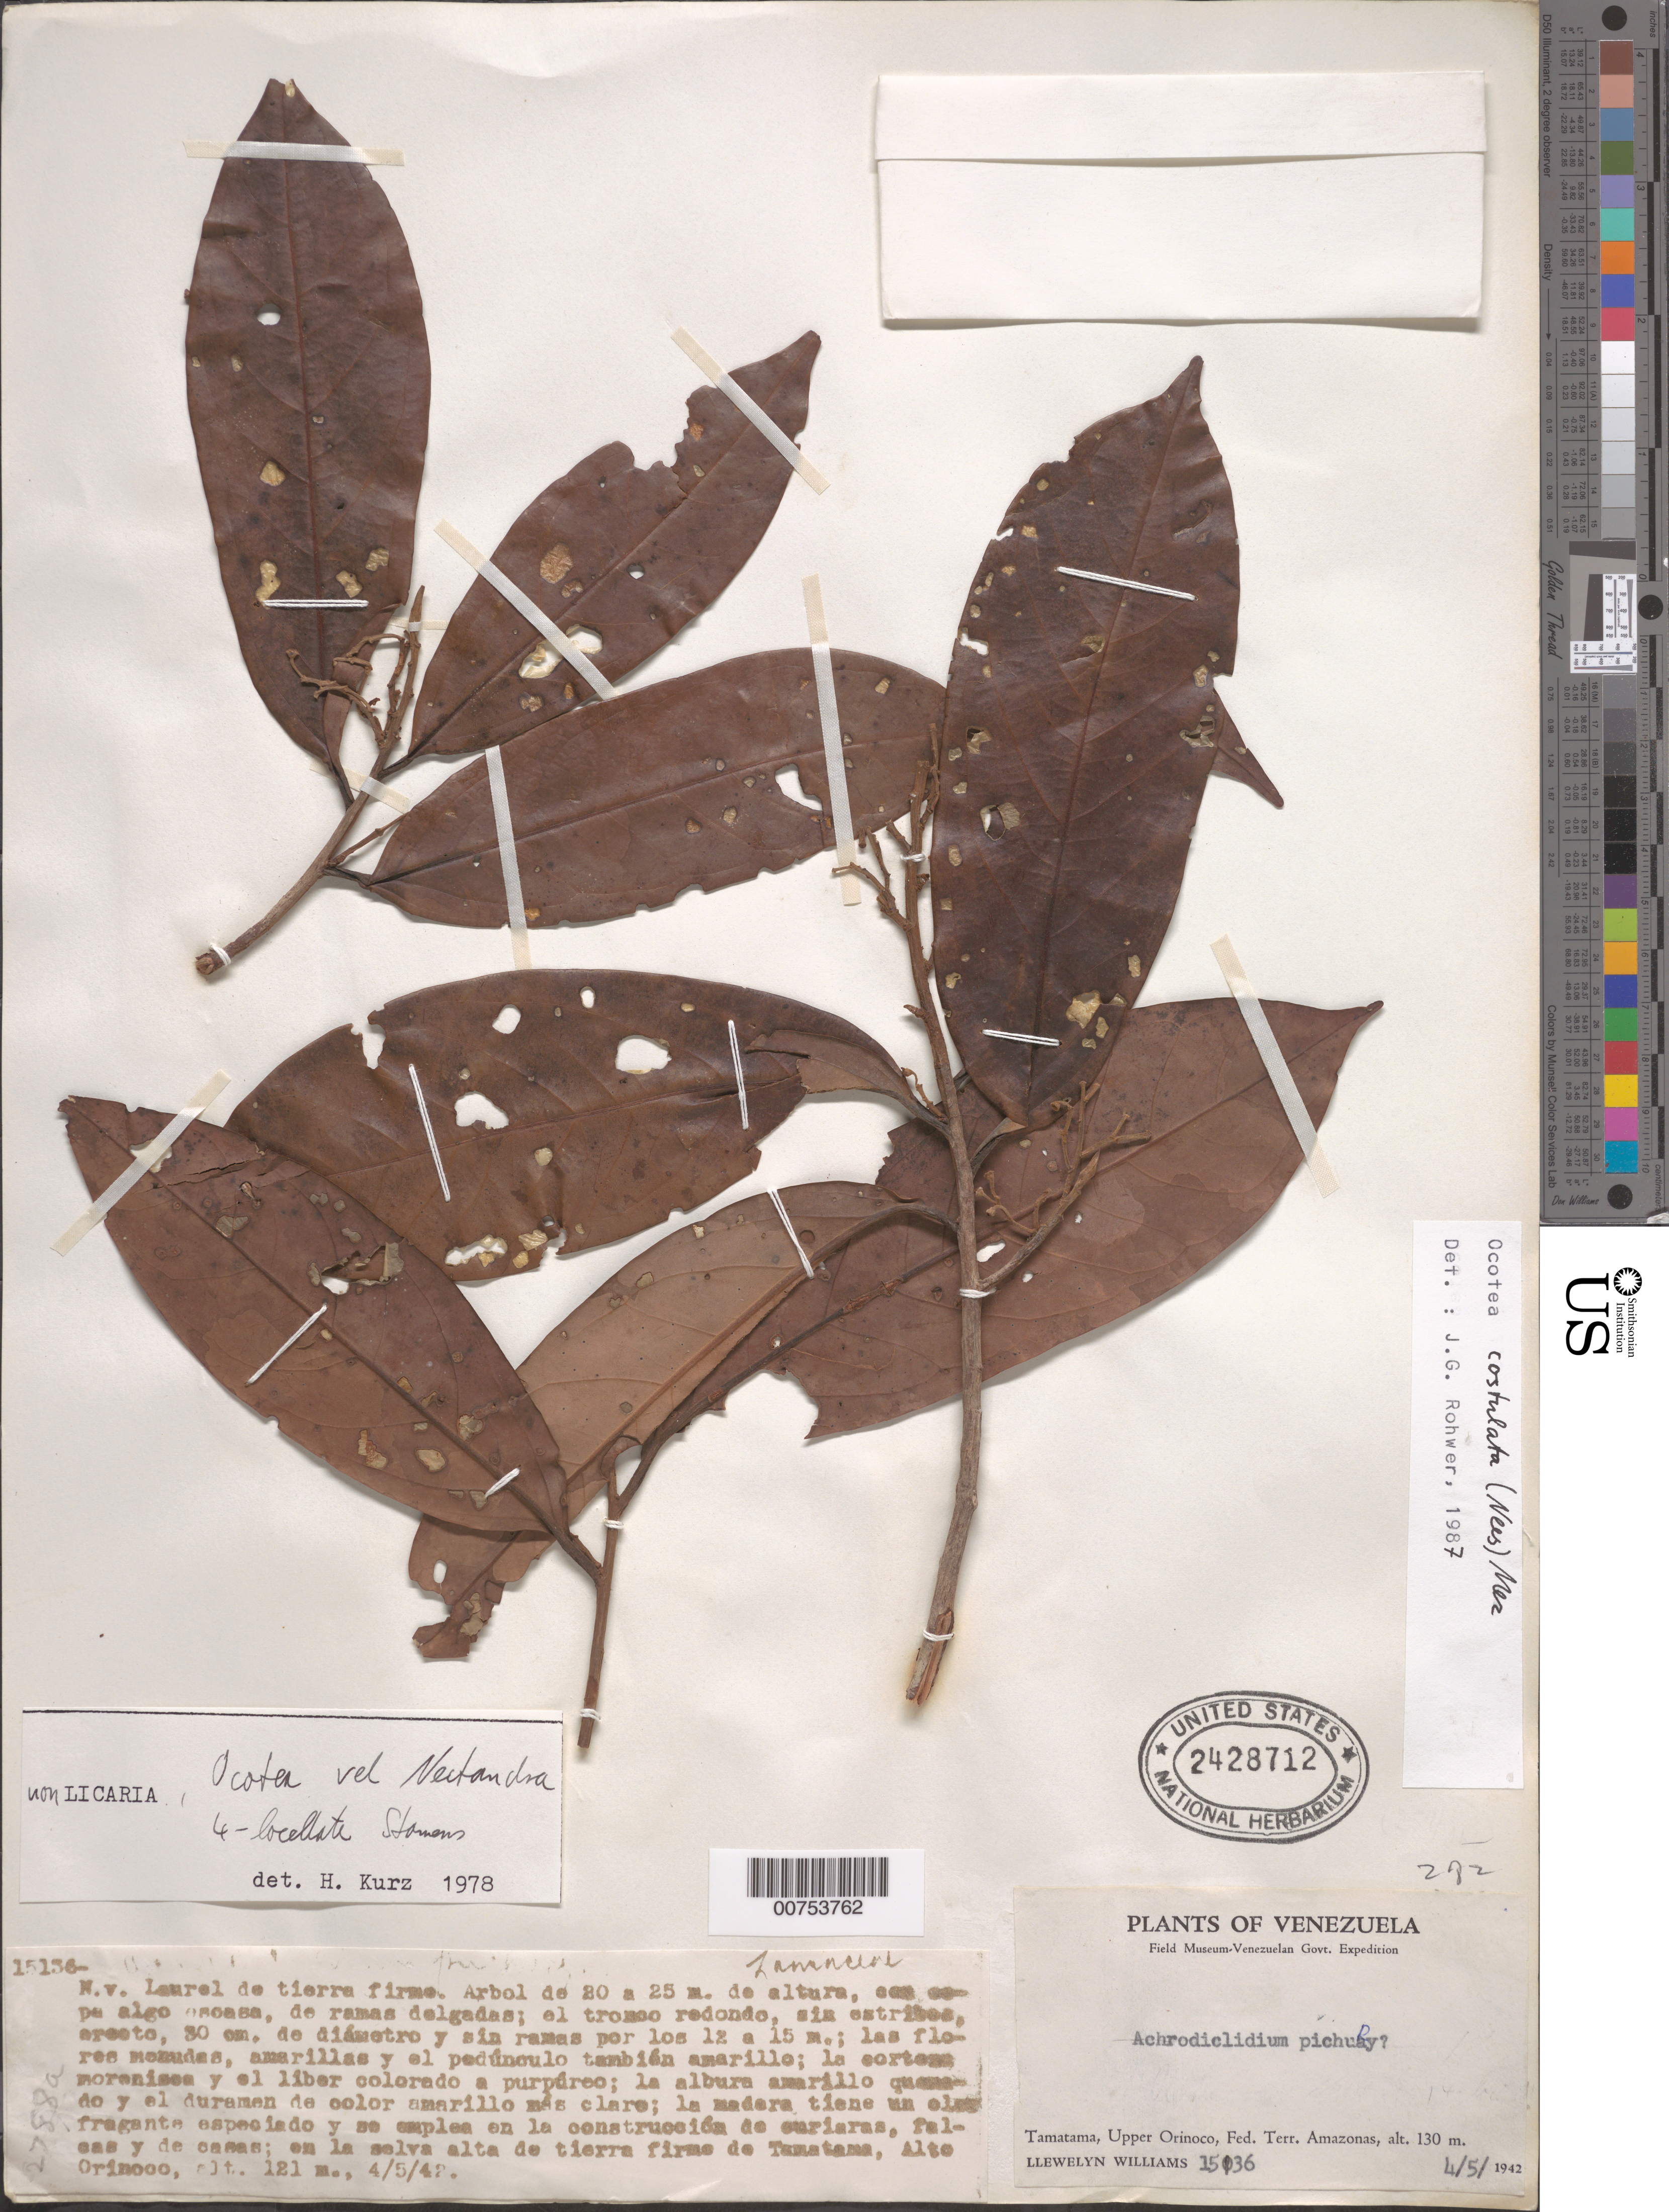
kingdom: Plantae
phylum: Tracheophyta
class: Magnoliopsida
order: Laurales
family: Lauraceae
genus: Ocotea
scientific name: Ocotea costulata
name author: (Nees) Mez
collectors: Ll. Williams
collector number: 15136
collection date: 1942-05-04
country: Venezuela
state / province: Amazonas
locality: Tamatama, Upper Orinoco, Fed. Terr. Amazonas.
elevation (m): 130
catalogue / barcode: US 2428712